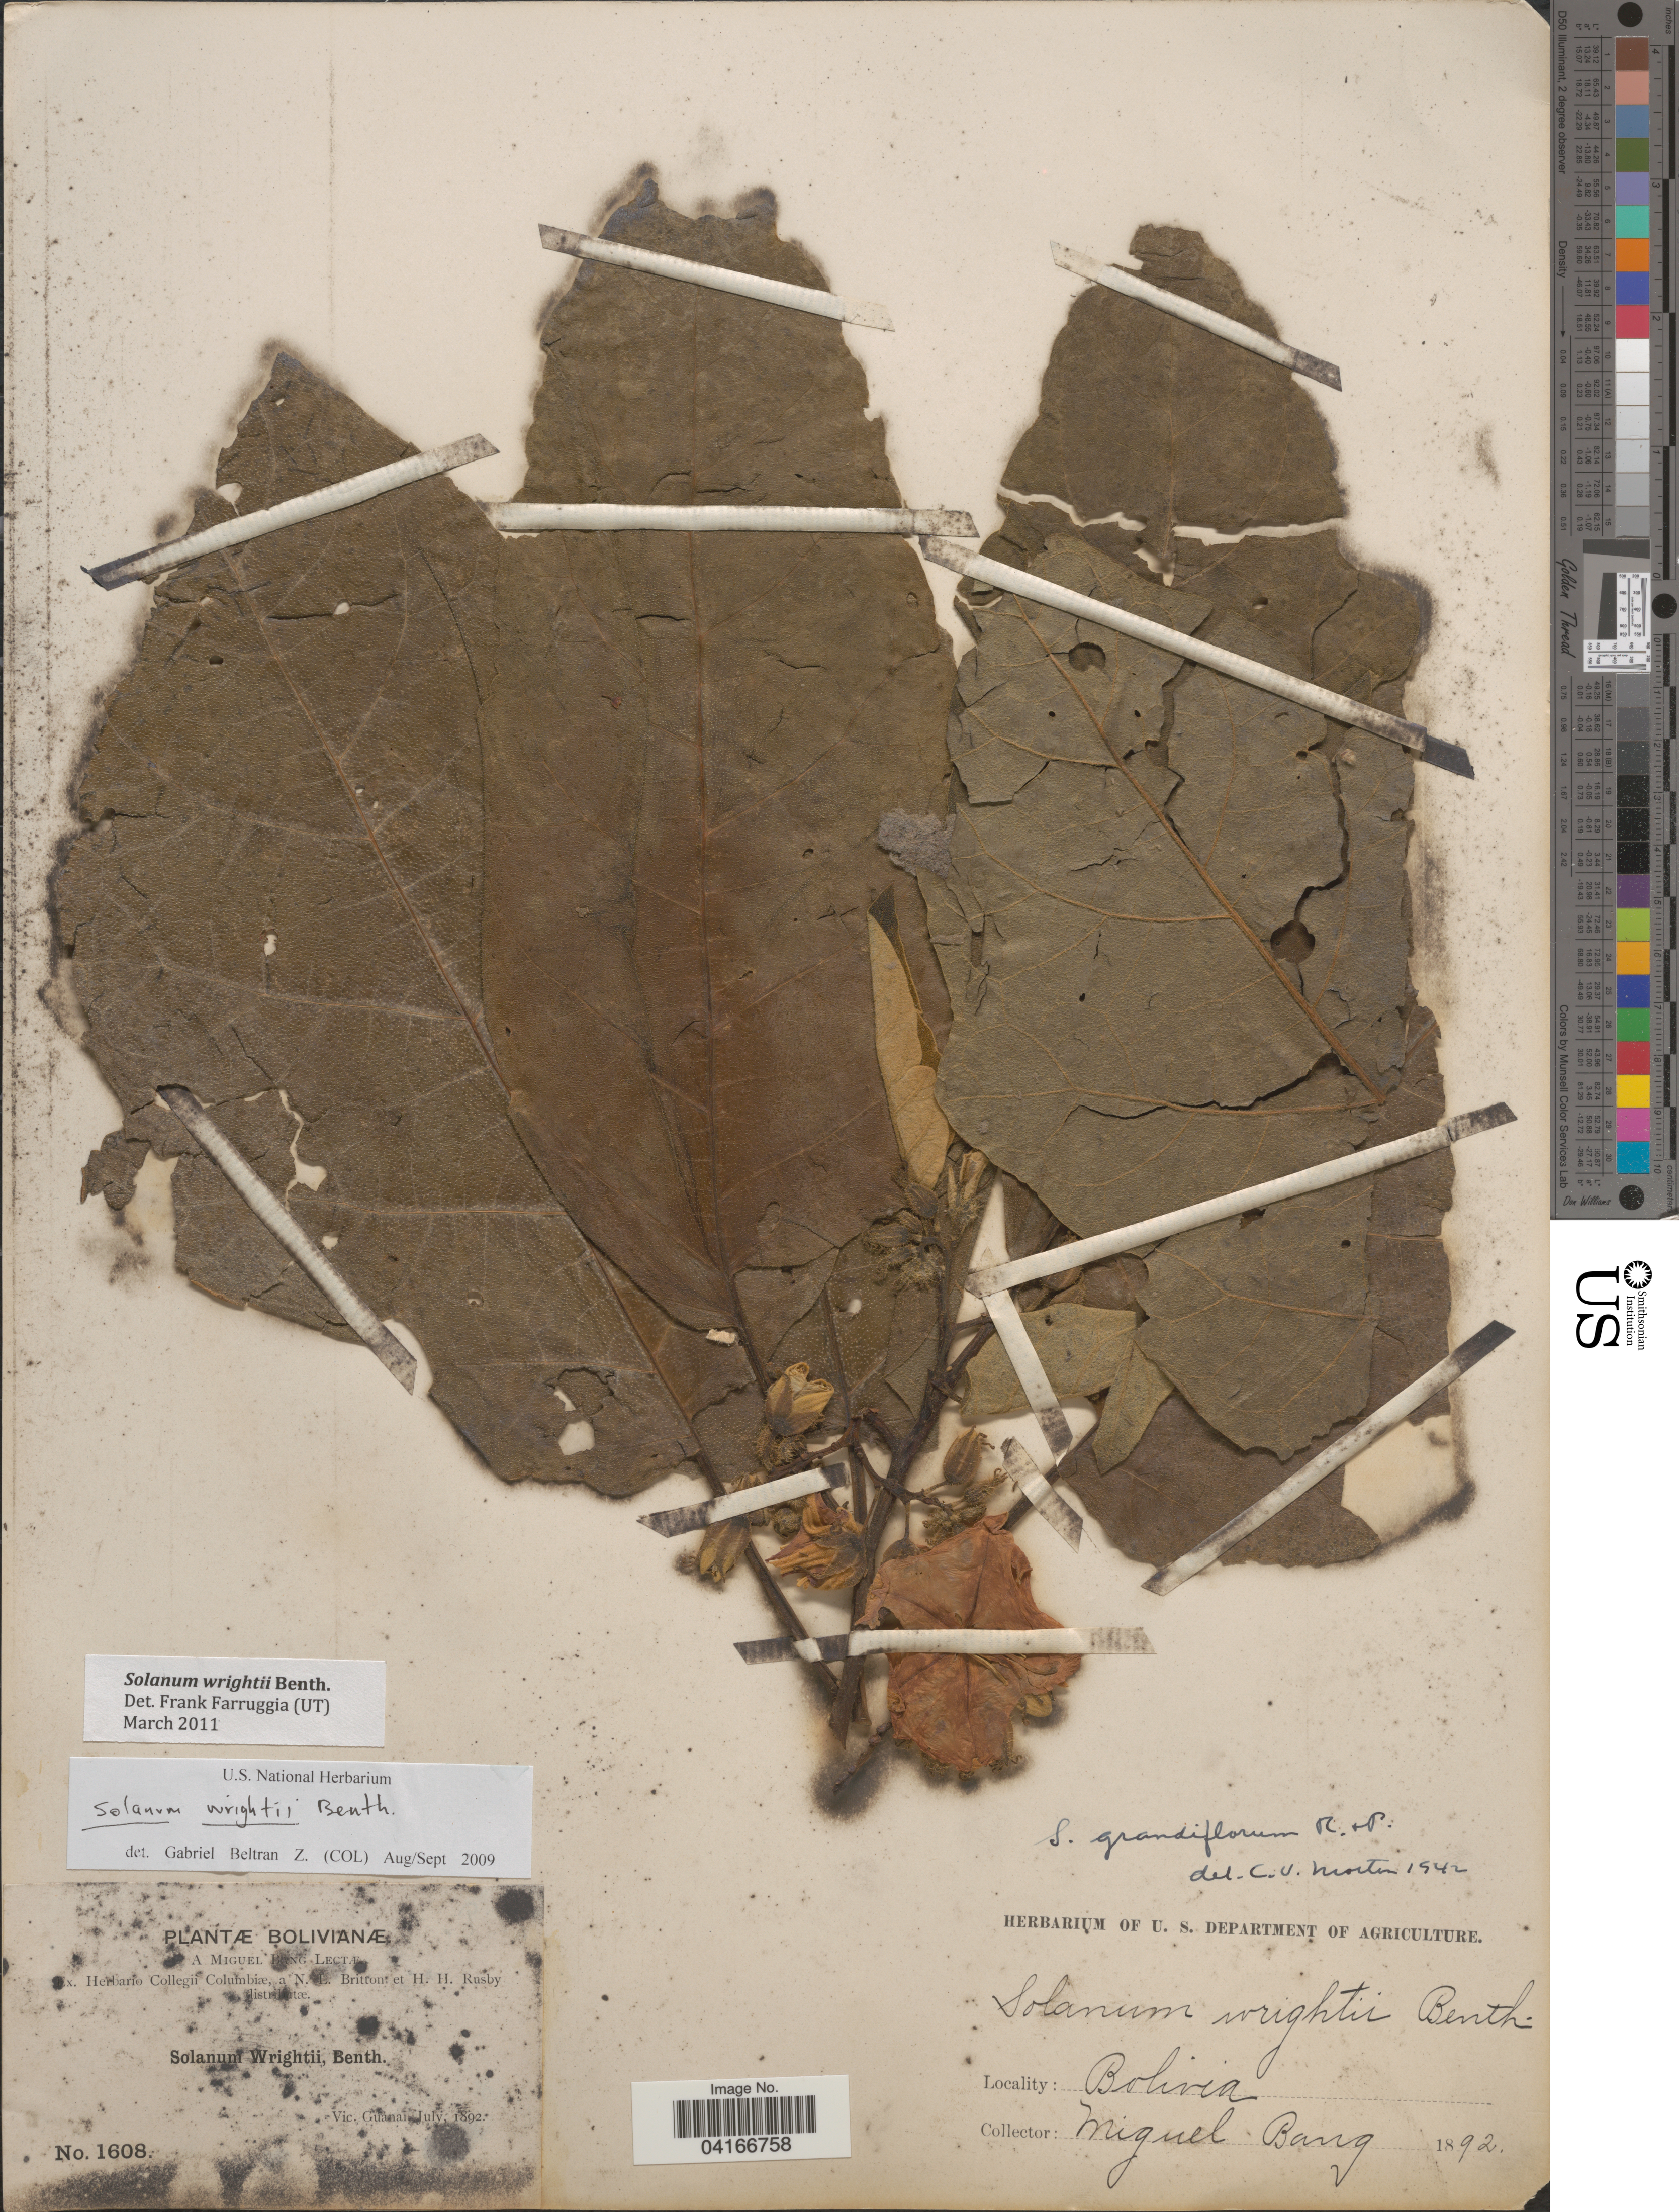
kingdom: Plantae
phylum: Tracheophyta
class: Magnoliopsida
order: Solanales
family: Solanaceae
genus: Solanum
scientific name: Solanum wrightii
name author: Benth.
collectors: M. Bang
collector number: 1608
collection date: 1892-07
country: Bolivia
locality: Vic. Guanai.